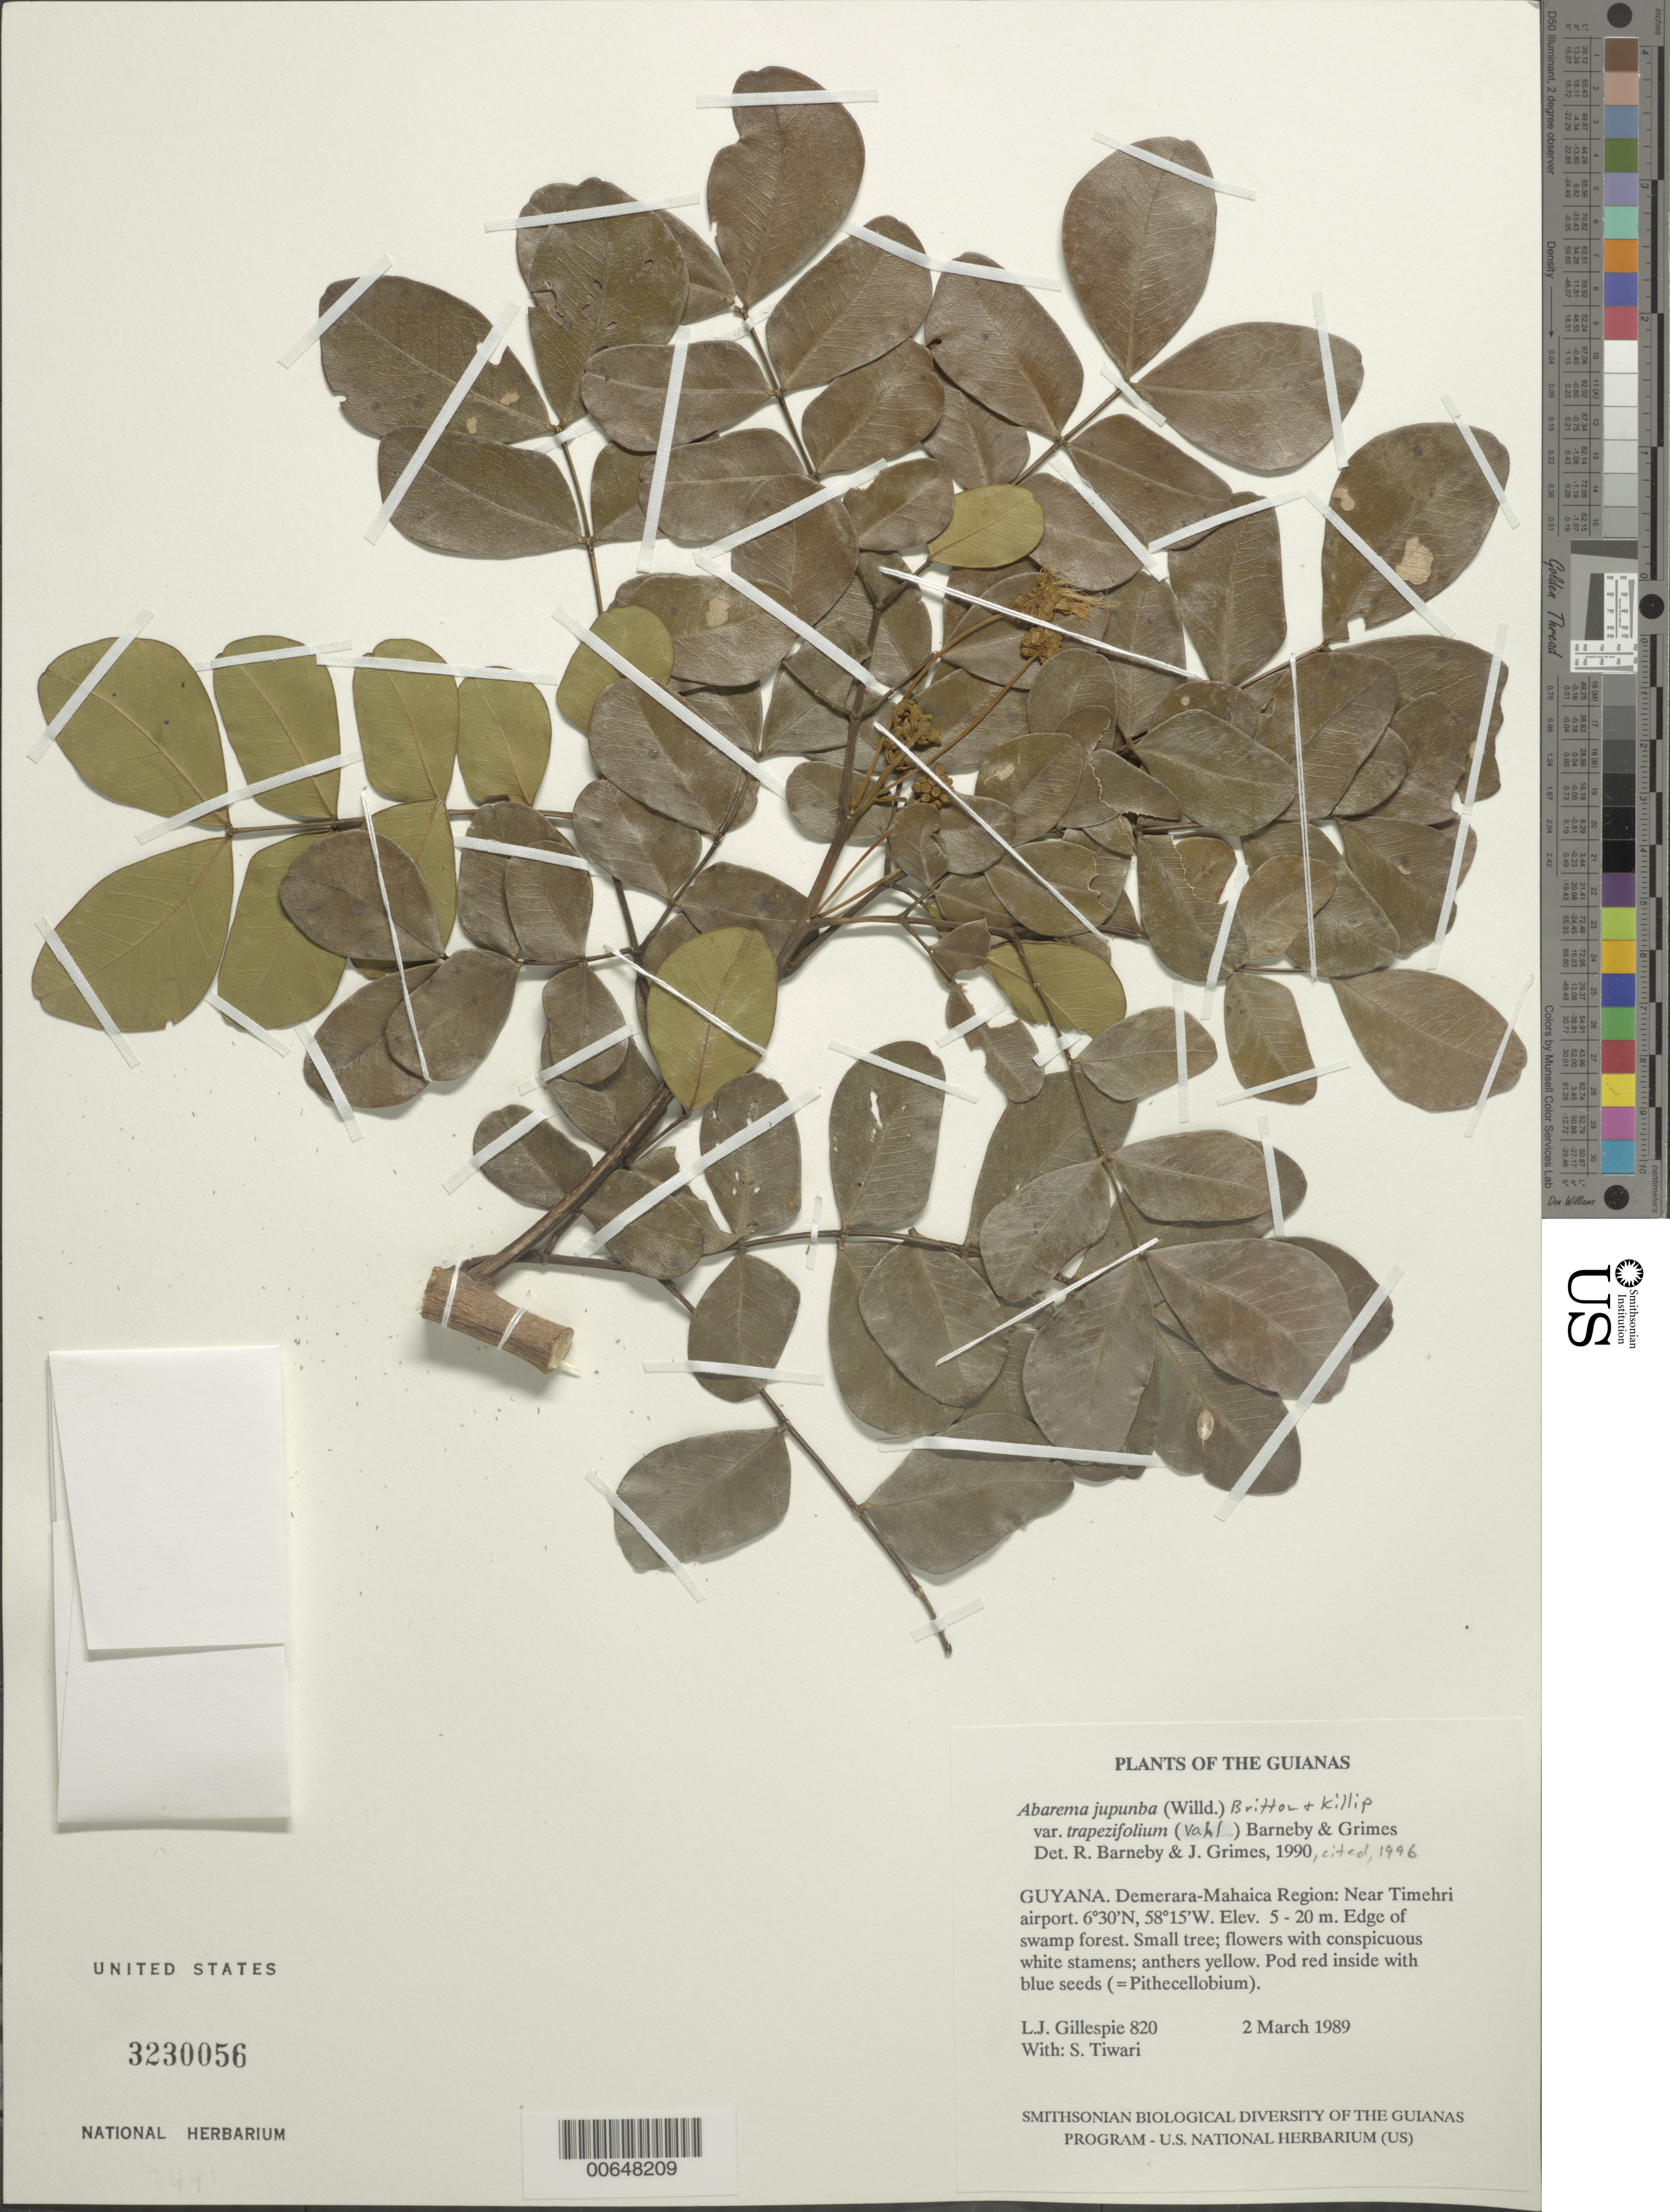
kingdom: Plantae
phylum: Tracheophyta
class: Magnoliopsida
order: Fabales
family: Fabaceae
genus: Jupunba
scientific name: Jupunba trapezifolia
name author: (Vahl) Moldenke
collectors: L. J. Gillespie & S. Tiwari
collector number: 820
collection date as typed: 2 March 1989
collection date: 1989-03-02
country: Guyana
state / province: Demerara-Mahaica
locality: Near Timehri airport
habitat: Edge of swamp forest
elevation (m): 5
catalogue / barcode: US 3230056